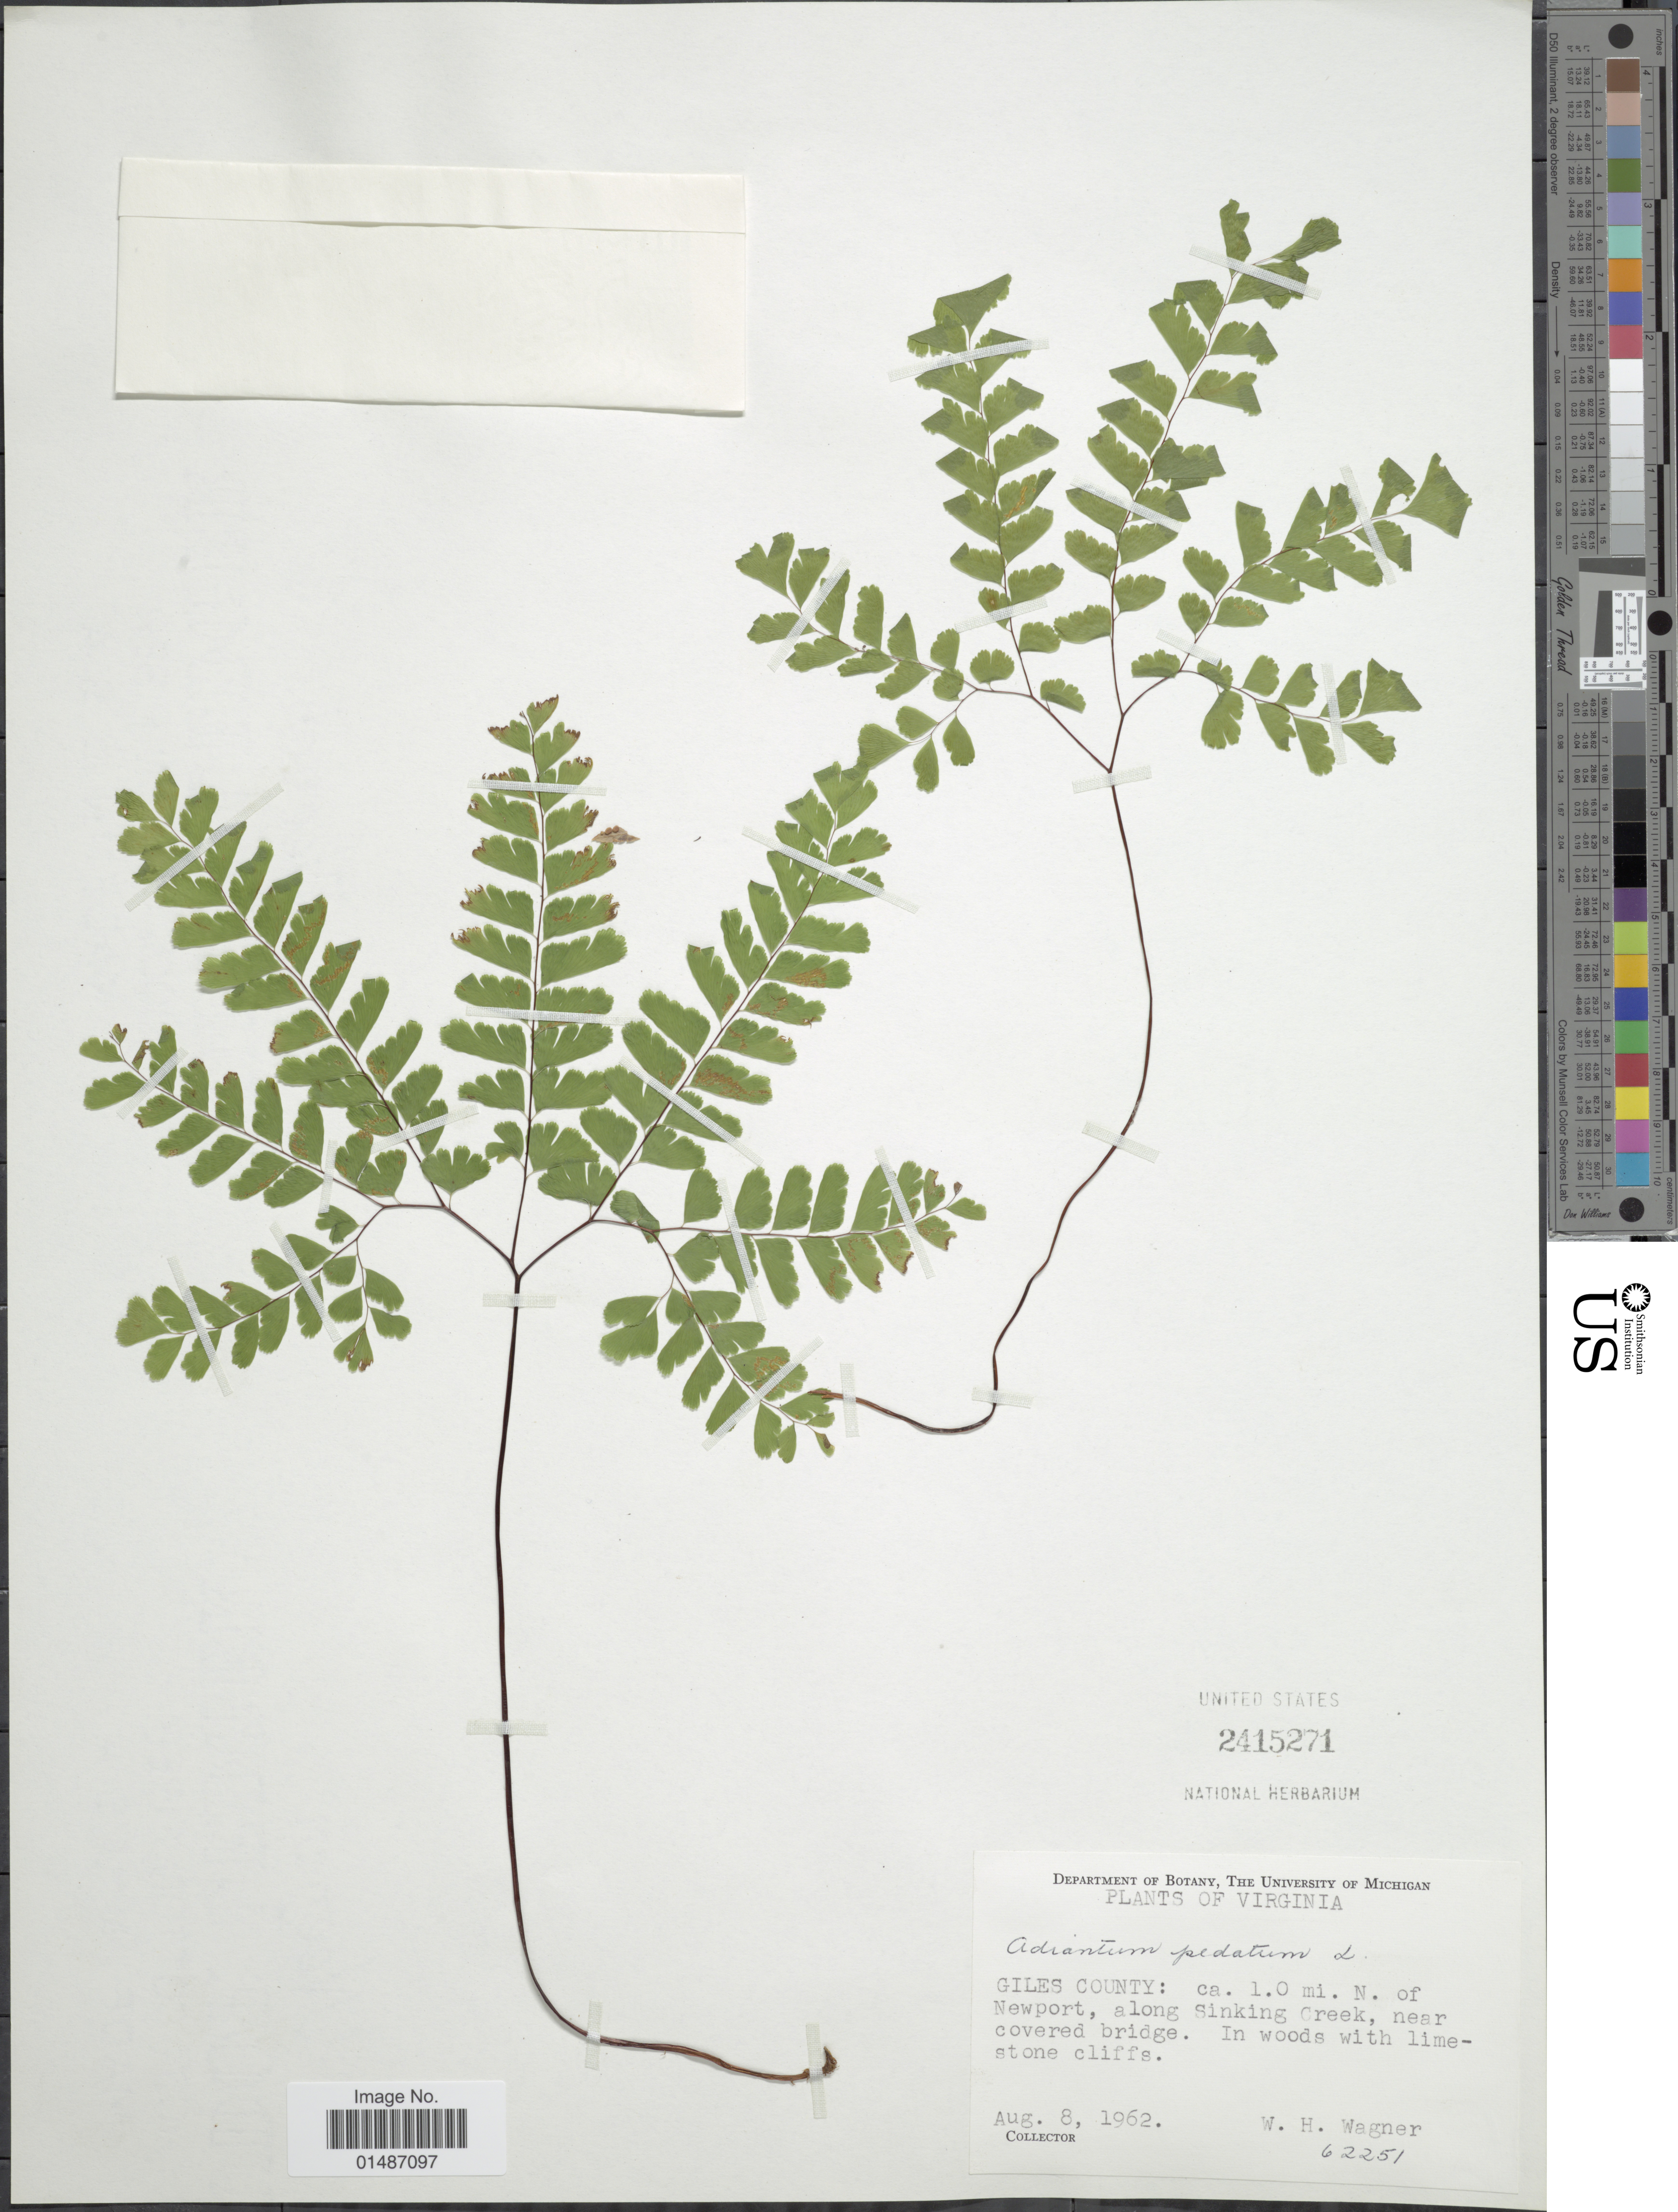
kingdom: Plantae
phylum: Tracheophyta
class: Polypodiopsida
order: Polypodiales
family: Pteridaceae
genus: Adiantum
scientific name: Adiantum pedatum var. pedatum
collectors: W. H. Wagner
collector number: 62251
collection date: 1962-08-08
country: United States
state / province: Virginia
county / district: Giles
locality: ca. 1.0 mi. N. of Newport, along Sinking Creek, near covered bridge.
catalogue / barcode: US 2415271